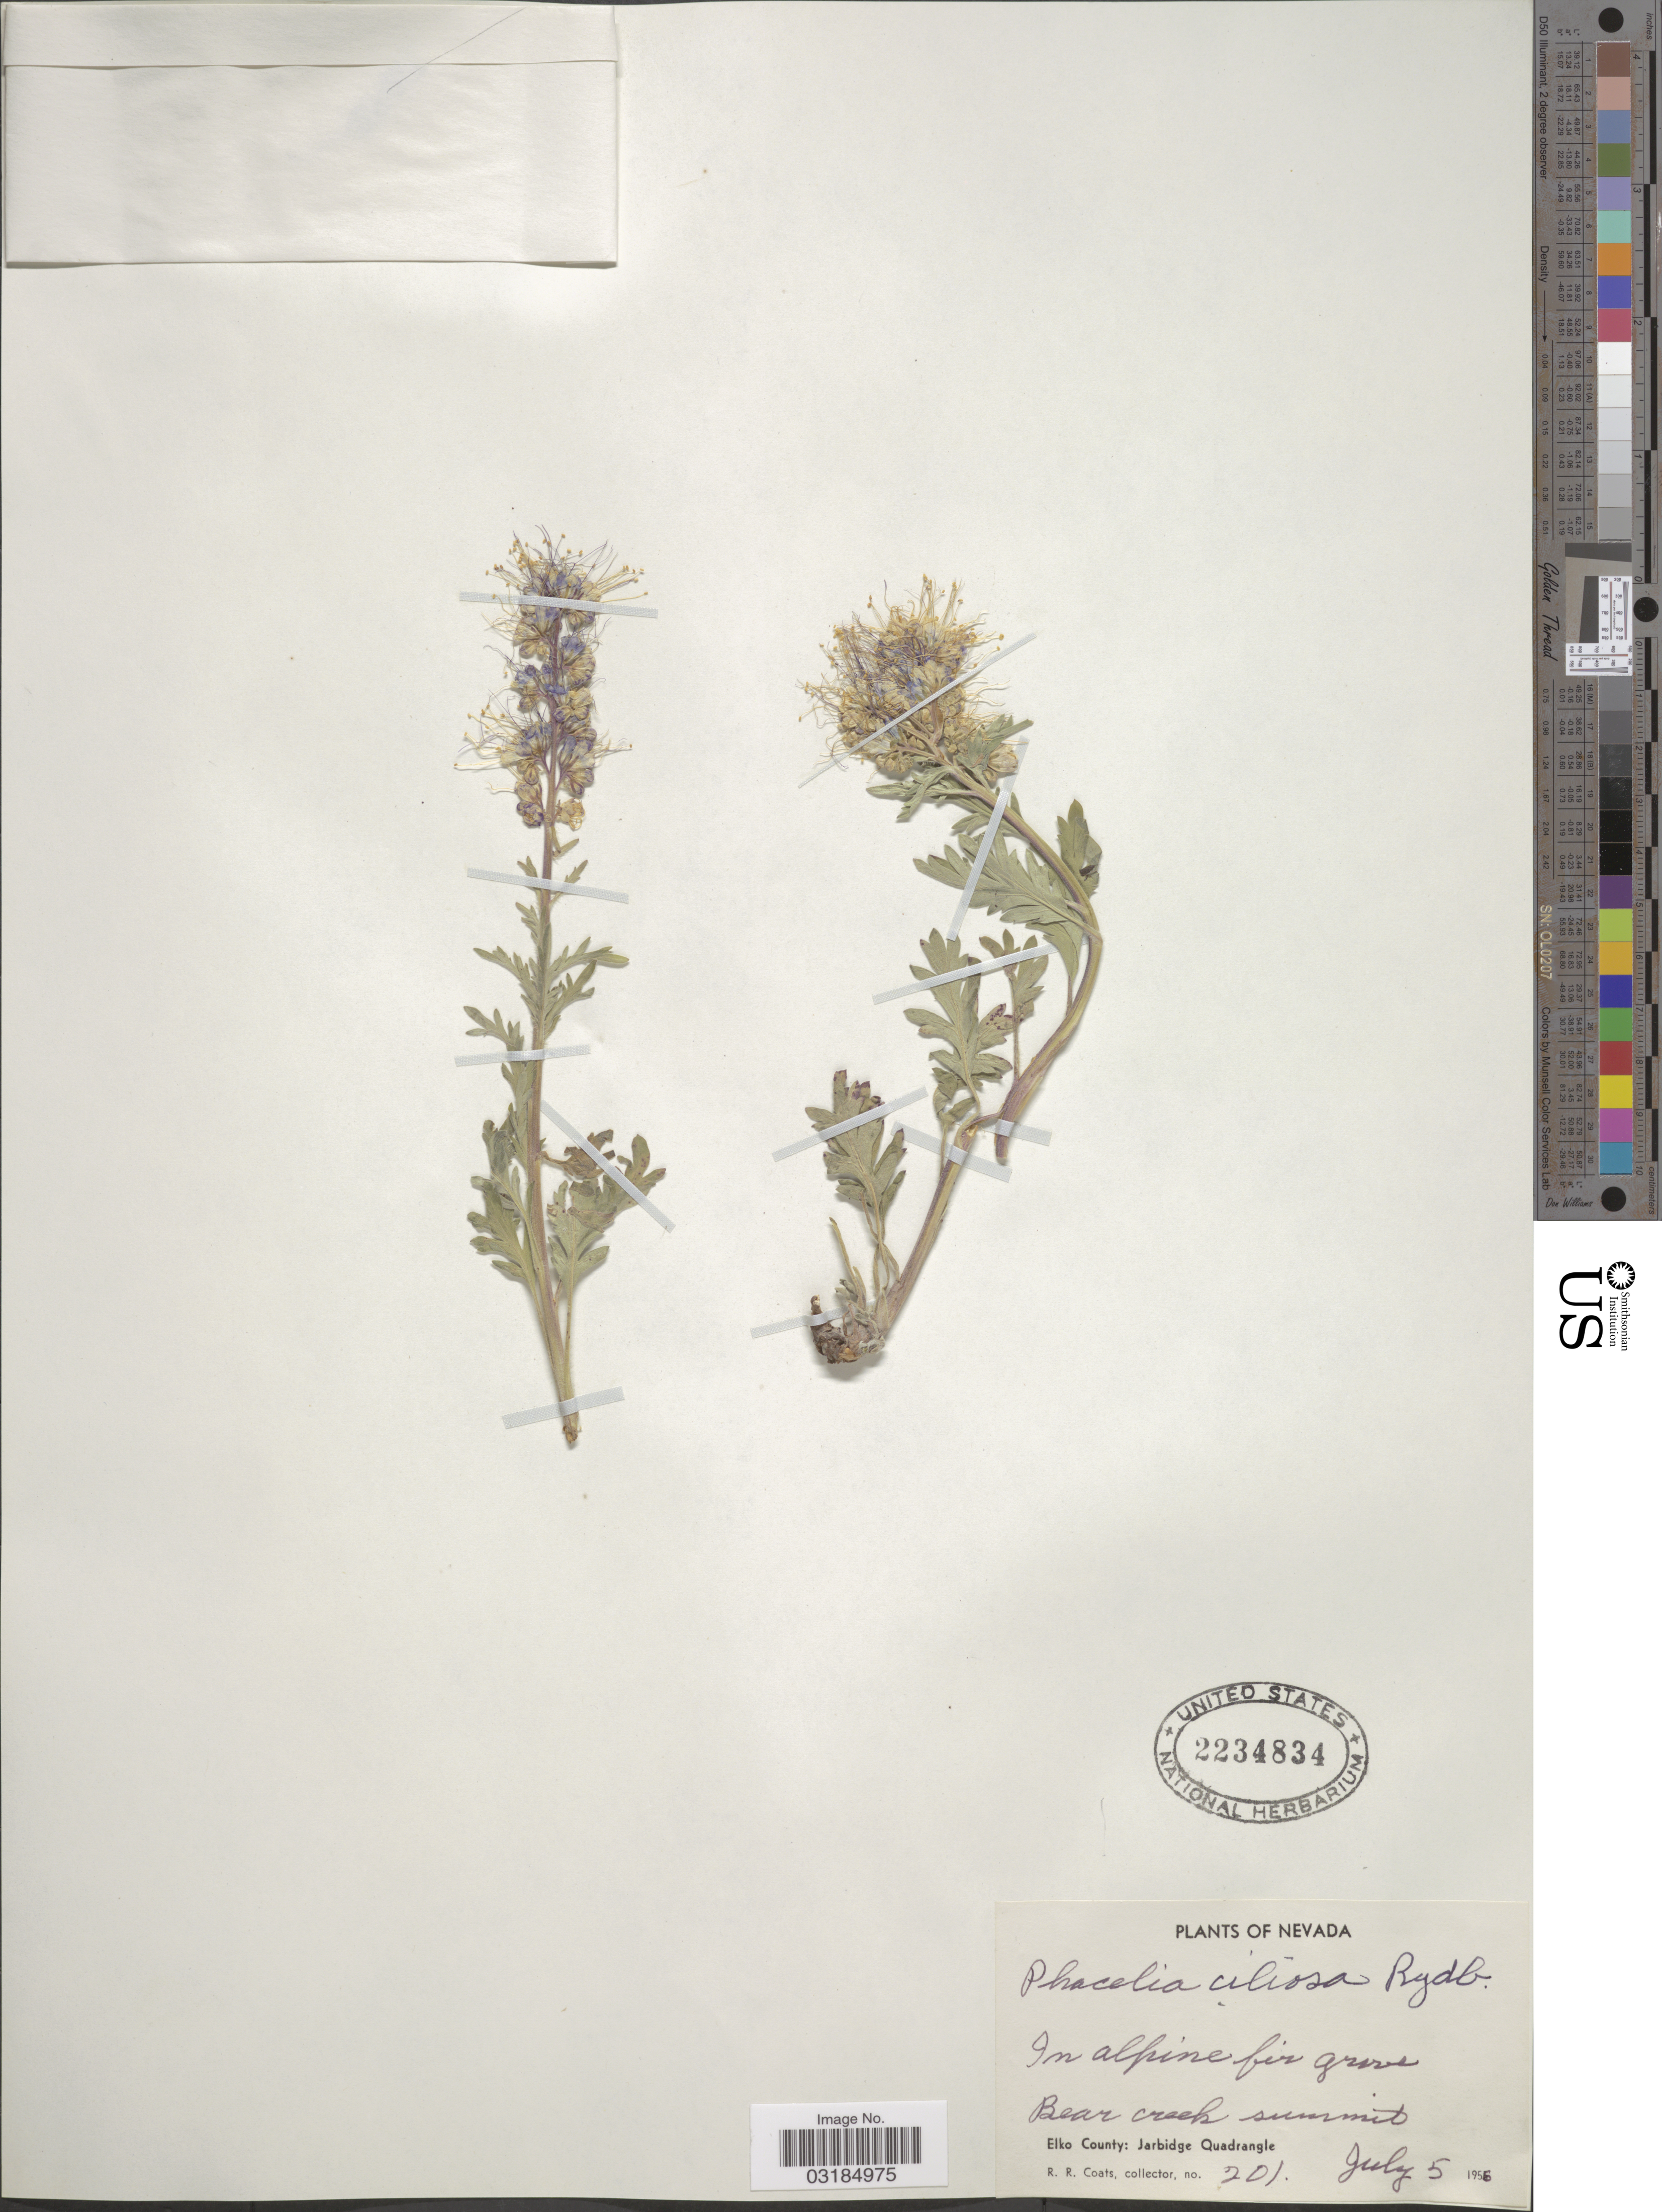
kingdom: Plantae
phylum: Tracheophyta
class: Magnoliopsida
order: Boraginales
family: Hydrophyllaceae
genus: Phacelia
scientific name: Phacelia ciliosa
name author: Rydb.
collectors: R. Coats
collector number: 201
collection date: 1956-07-05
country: United States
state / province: Nevada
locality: Bear Creek summit. Elko County: Jarbidge Quadrangle.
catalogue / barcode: US 2234834